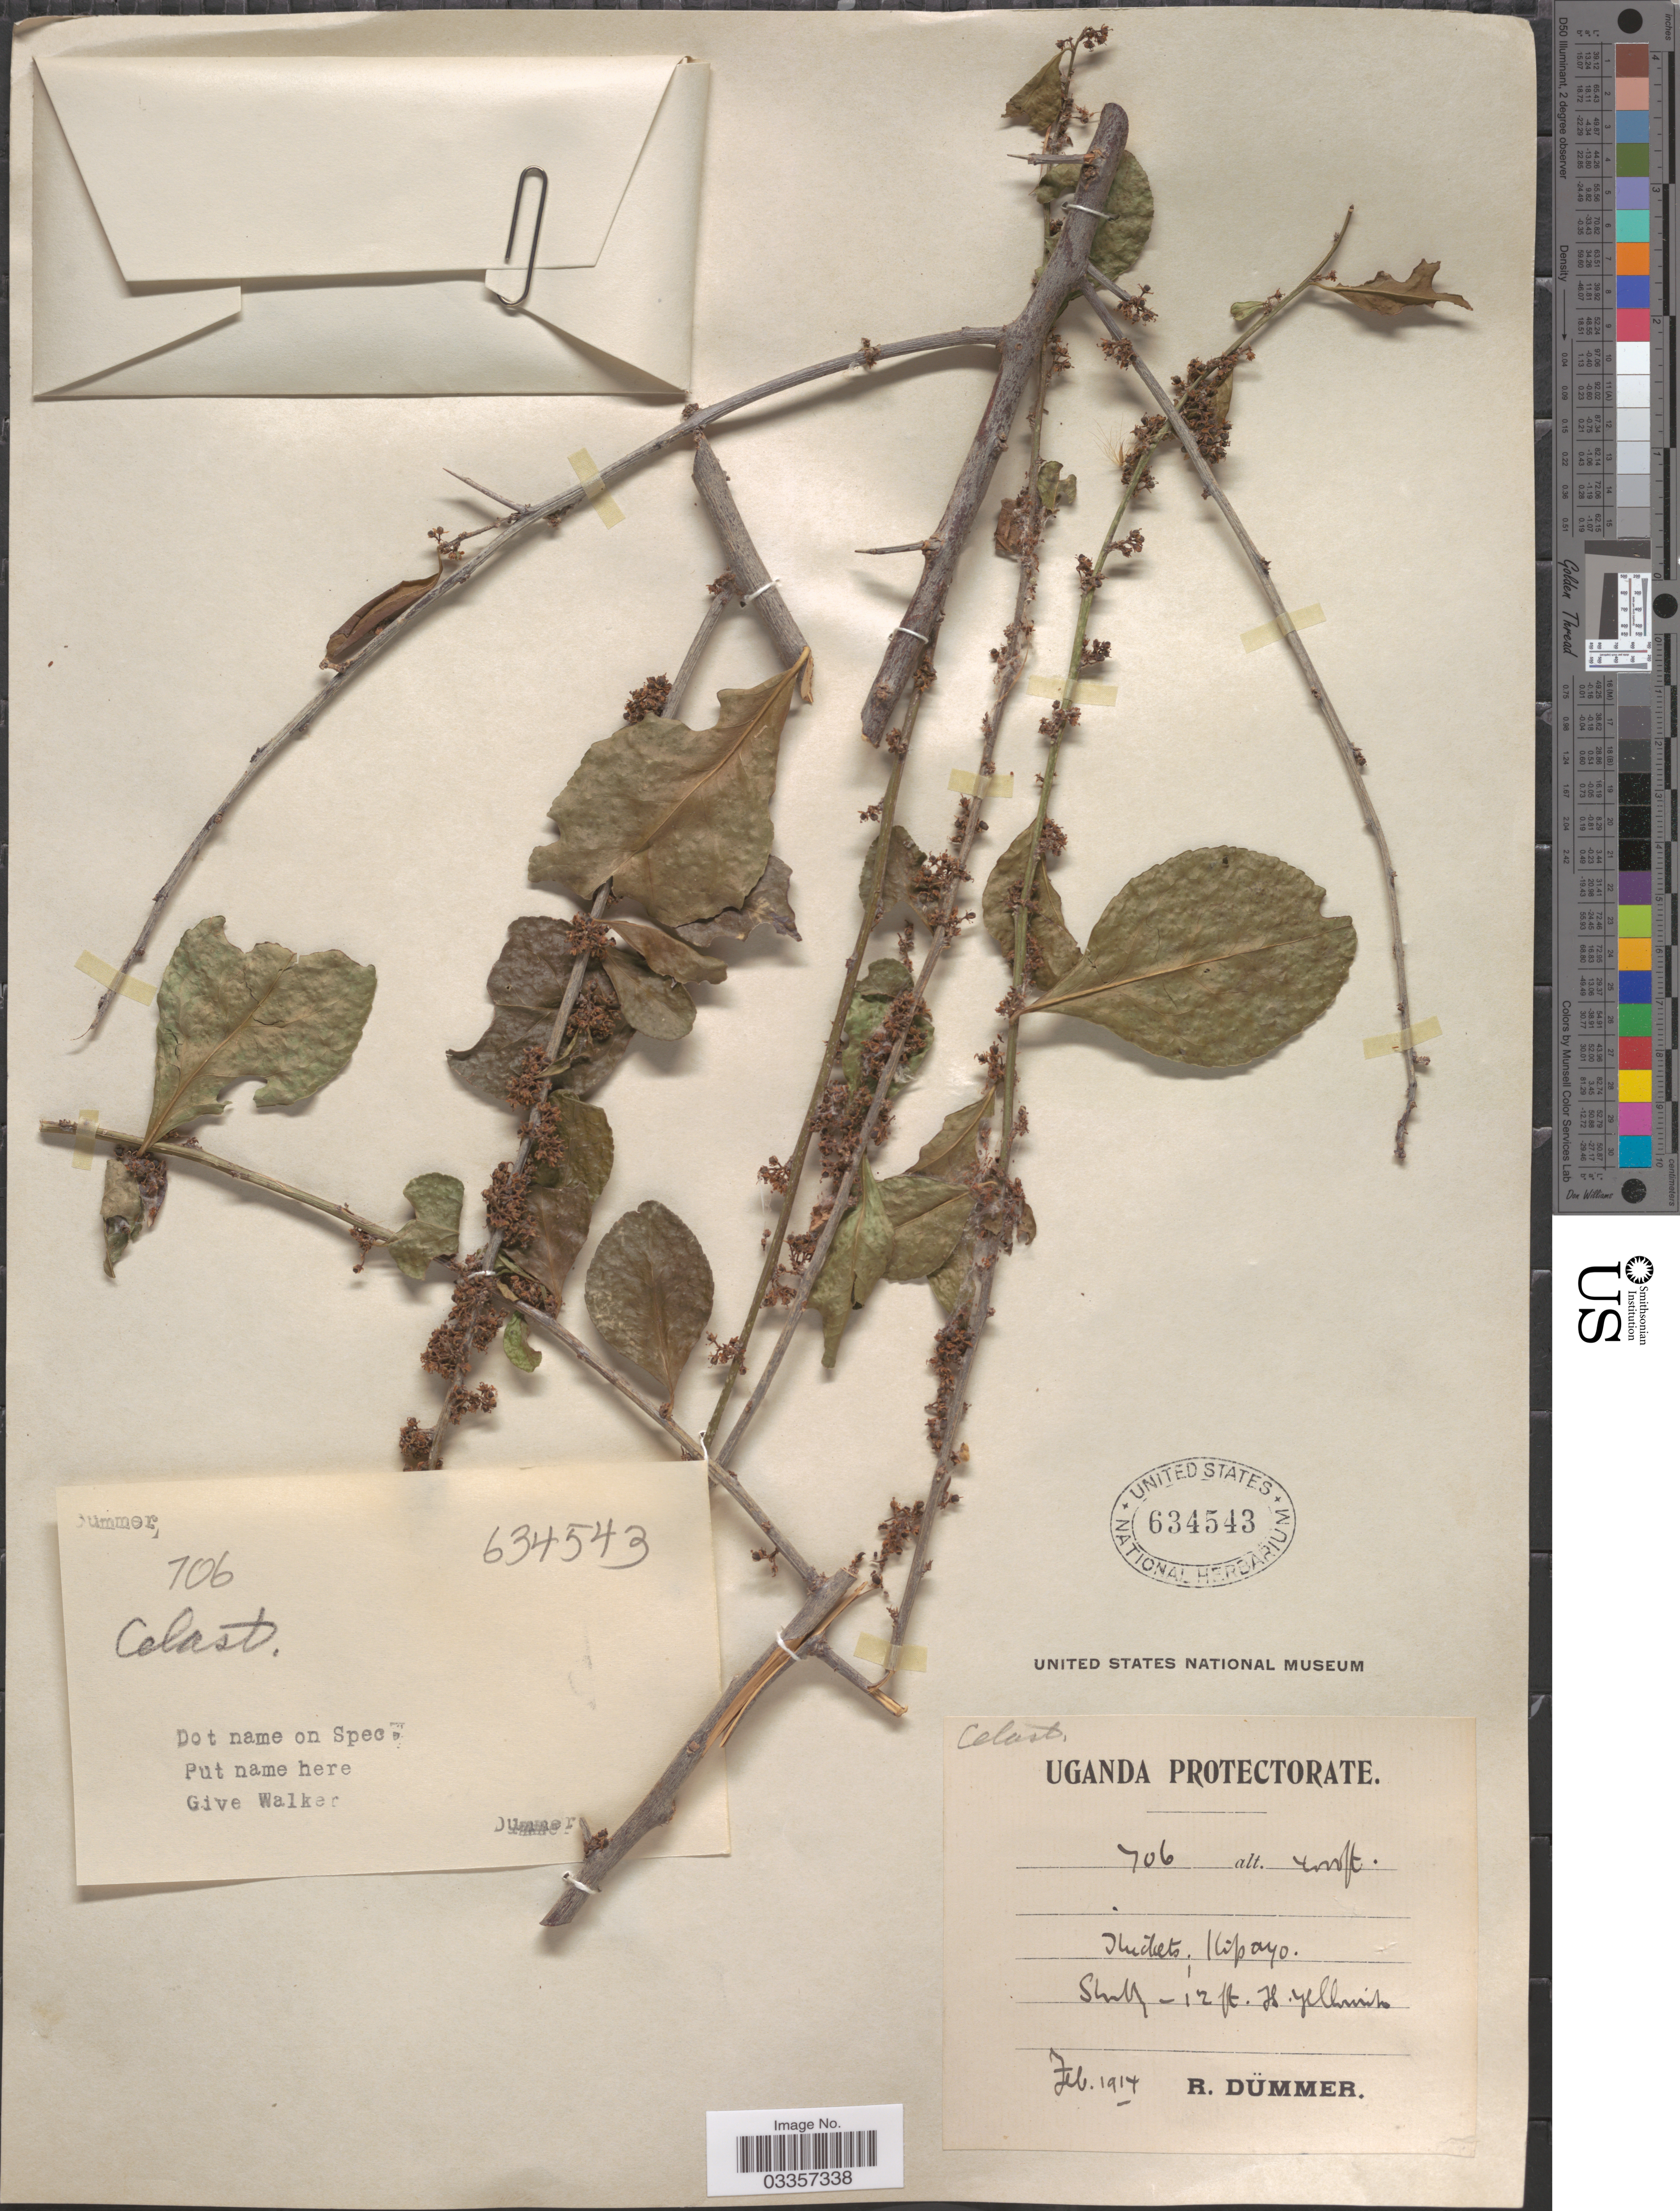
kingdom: Plantae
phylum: Tracheophyta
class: Magnoliopsida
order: Celastrales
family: Celastraceae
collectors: R. A. Dümmer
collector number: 706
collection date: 1914-02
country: Uganda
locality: Uganda Protectorate.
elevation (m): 1219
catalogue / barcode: US 634543